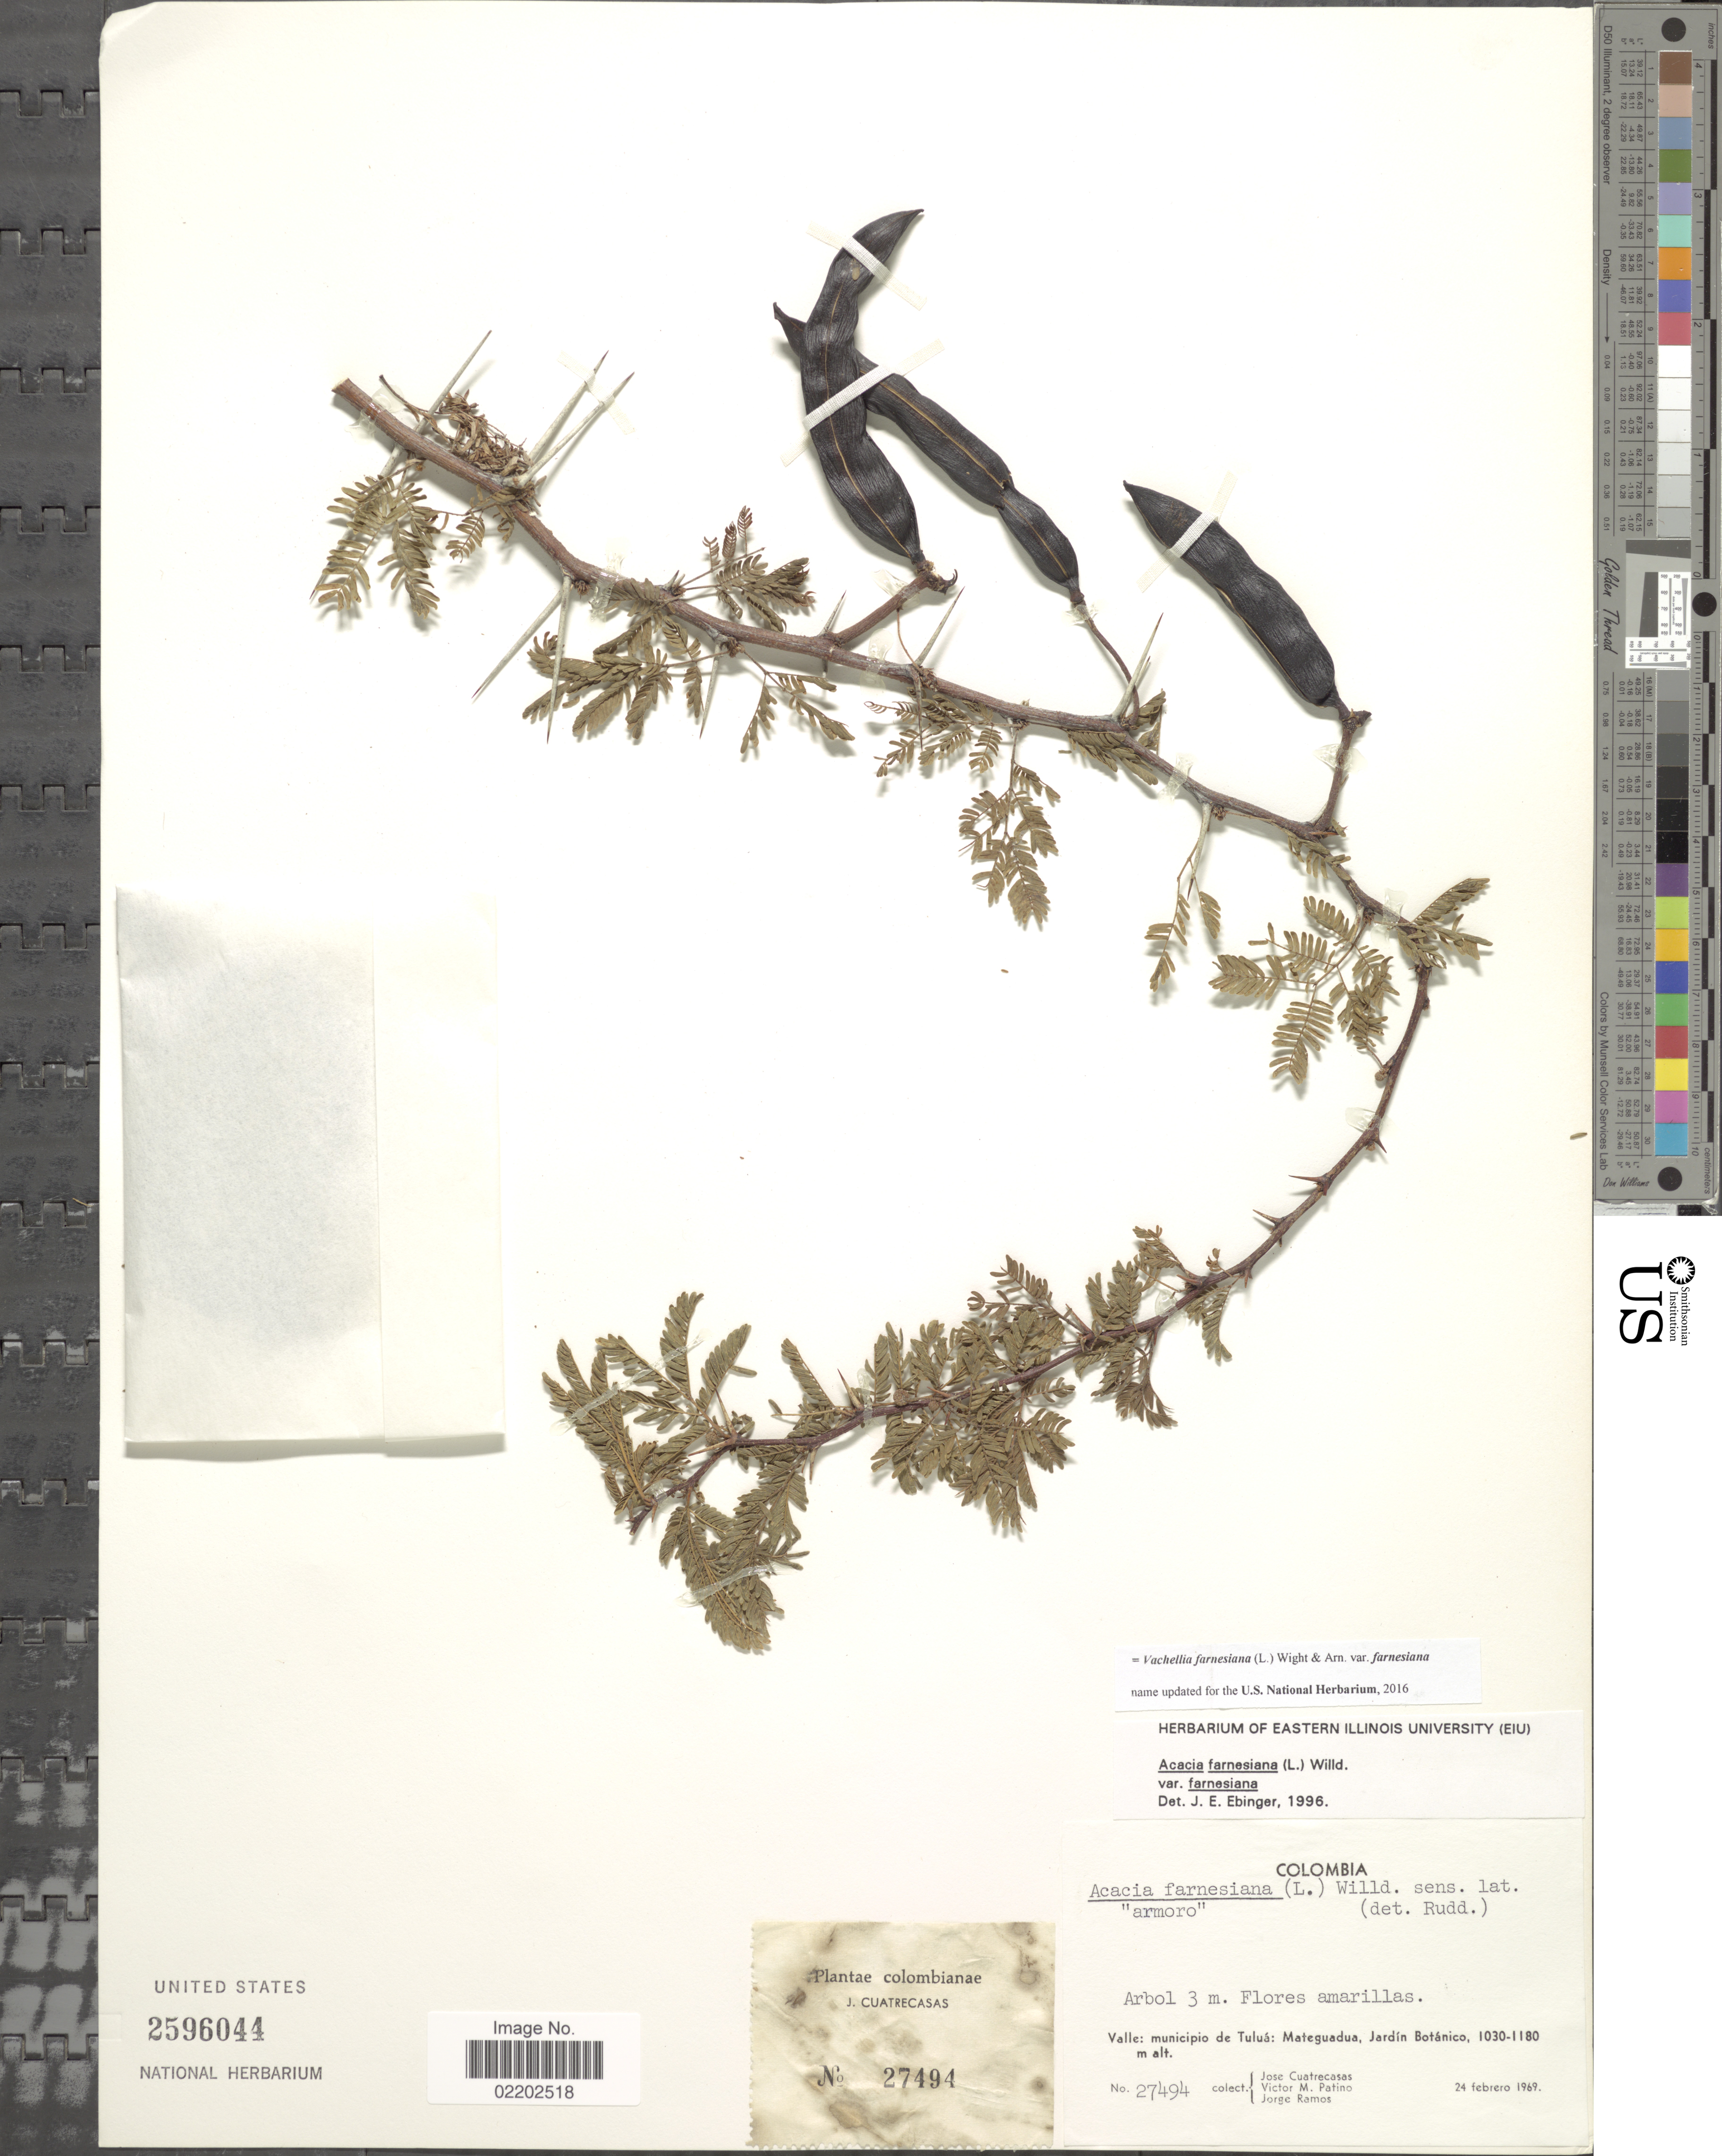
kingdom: Plantae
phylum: Tracheophyta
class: Magnoliopsida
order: Fabales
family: Fabaceae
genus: Vachellia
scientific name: Vachellia farnesiana var. farnesiana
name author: (L.) Wight & Arn.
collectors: J. Cuatrecasas, V. M. Patiño & J. Ramos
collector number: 27494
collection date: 1969-02-24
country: Colombia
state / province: Valle del Cauca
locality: Valle: municipio de Tuluá: Mateguadua, Jardín Botánico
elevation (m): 1030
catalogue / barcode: US 2596044